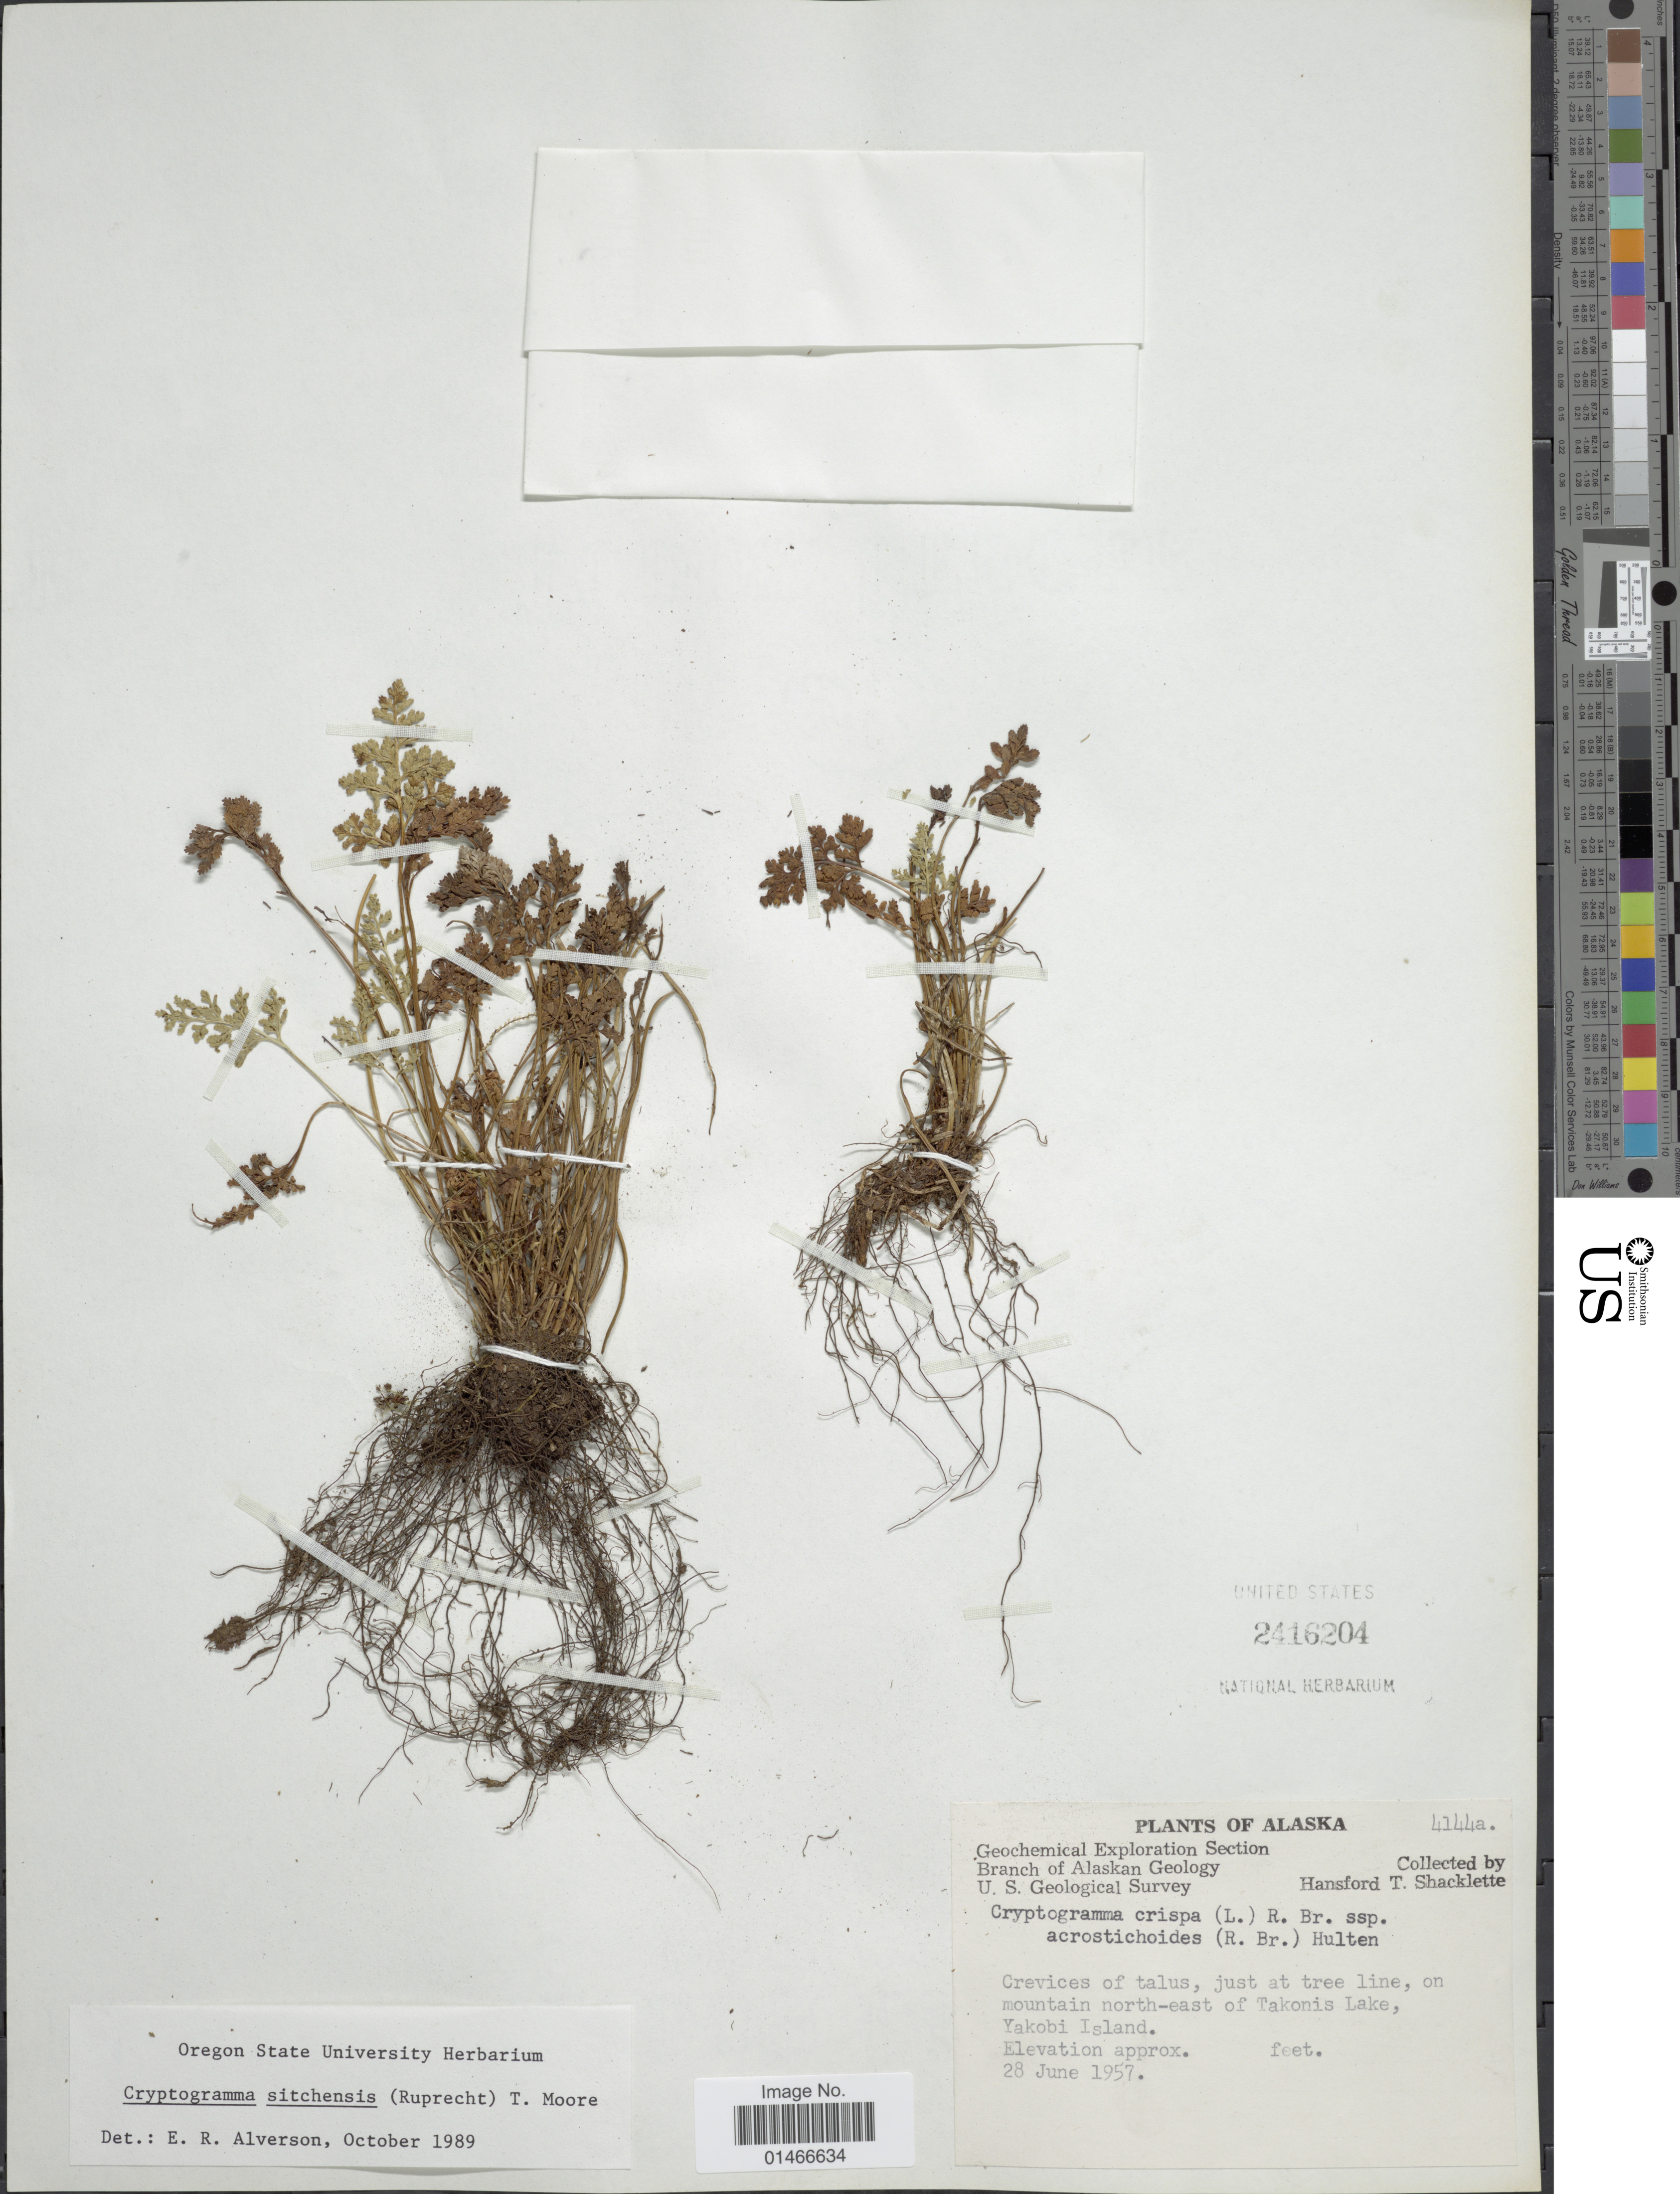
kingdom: Plantae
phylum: Tracheophyta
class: Polypodiopsida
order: Polypodiales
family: Pteridaceae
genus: Cryptogramma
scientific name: Cryptogramma sitchensis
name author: (Rupr.) T. Moore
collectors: H. Shacklette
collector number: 4144a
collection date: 1957-06-28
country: United States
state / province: Alaska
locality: Crevices of talus, just at tree line, on mountain north-east of Takonis Lake, Yakobi Island.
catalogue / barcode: US 2416204